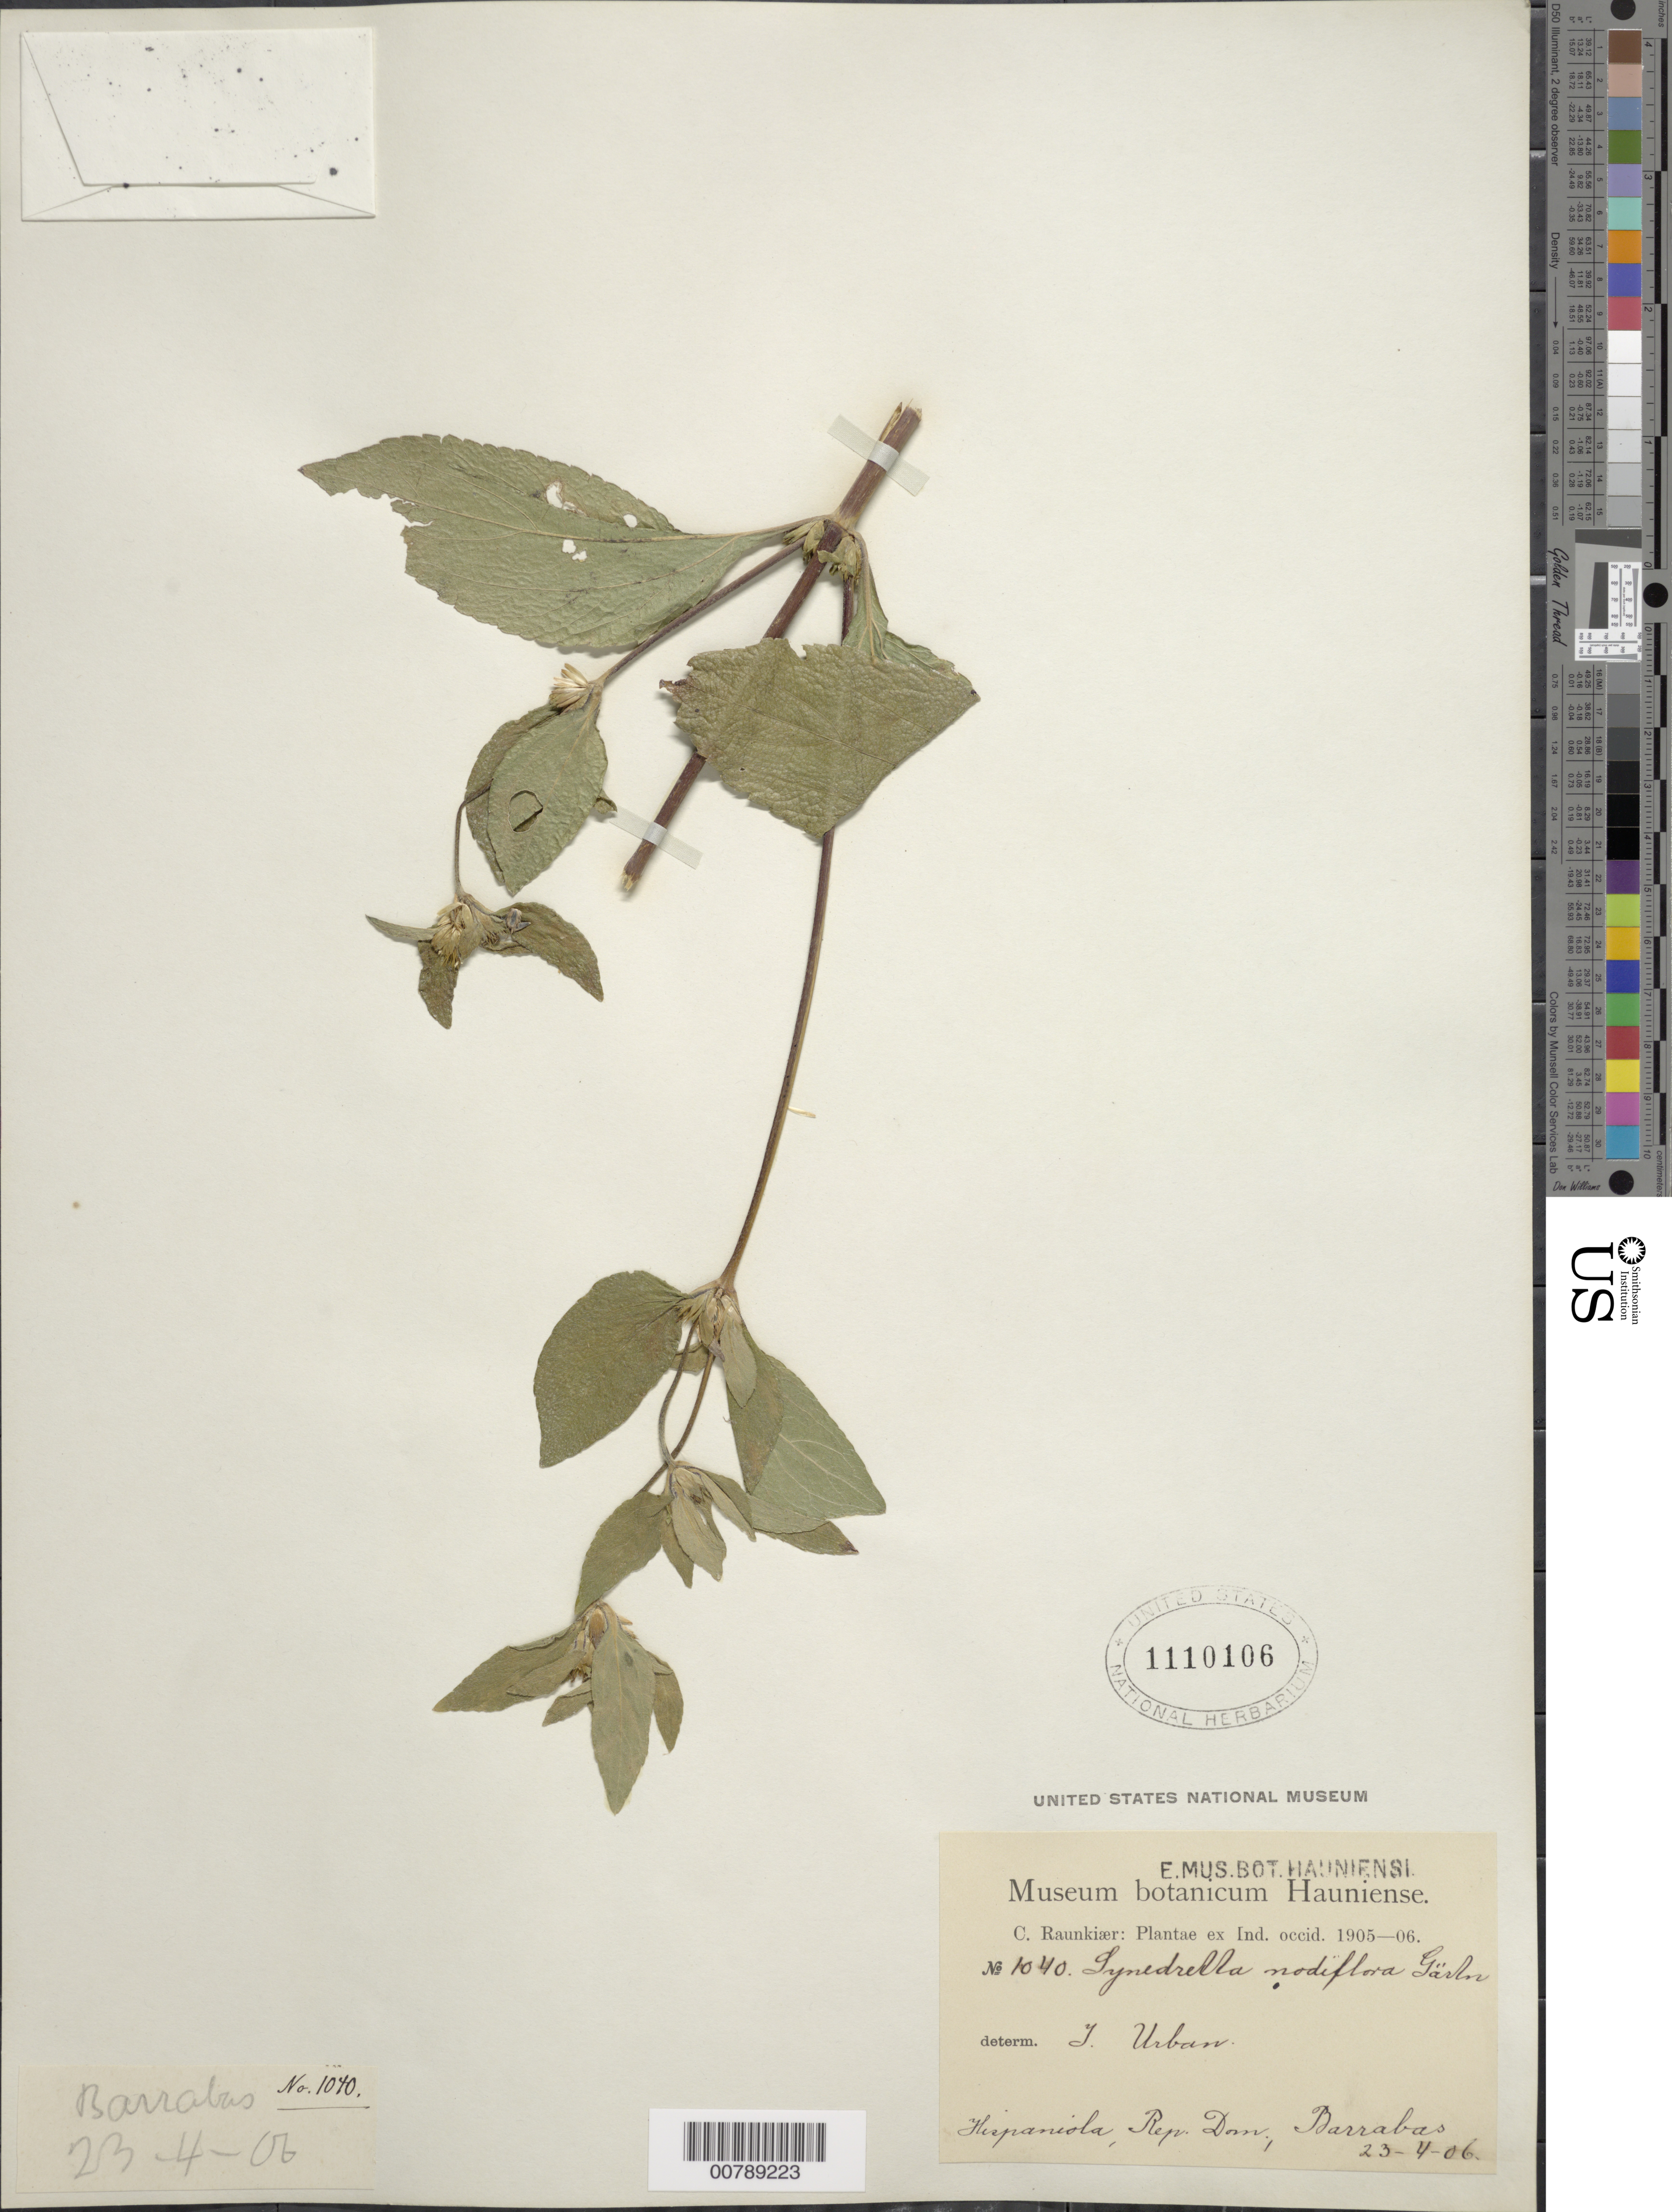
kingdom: Plantae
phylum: Tracheophyta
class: Magnoliopsida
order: Asterales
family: Asteraceae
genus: Synedrella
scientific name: Synedrella nodiflora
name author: (L.) Gaertn.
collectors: C. C. Raunkiaer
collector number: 1040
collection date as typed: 23 Apr 1906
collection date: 1906-04-23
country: Dominican Republic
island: Hispaniola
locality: Barrabas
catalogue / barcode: US 1110106